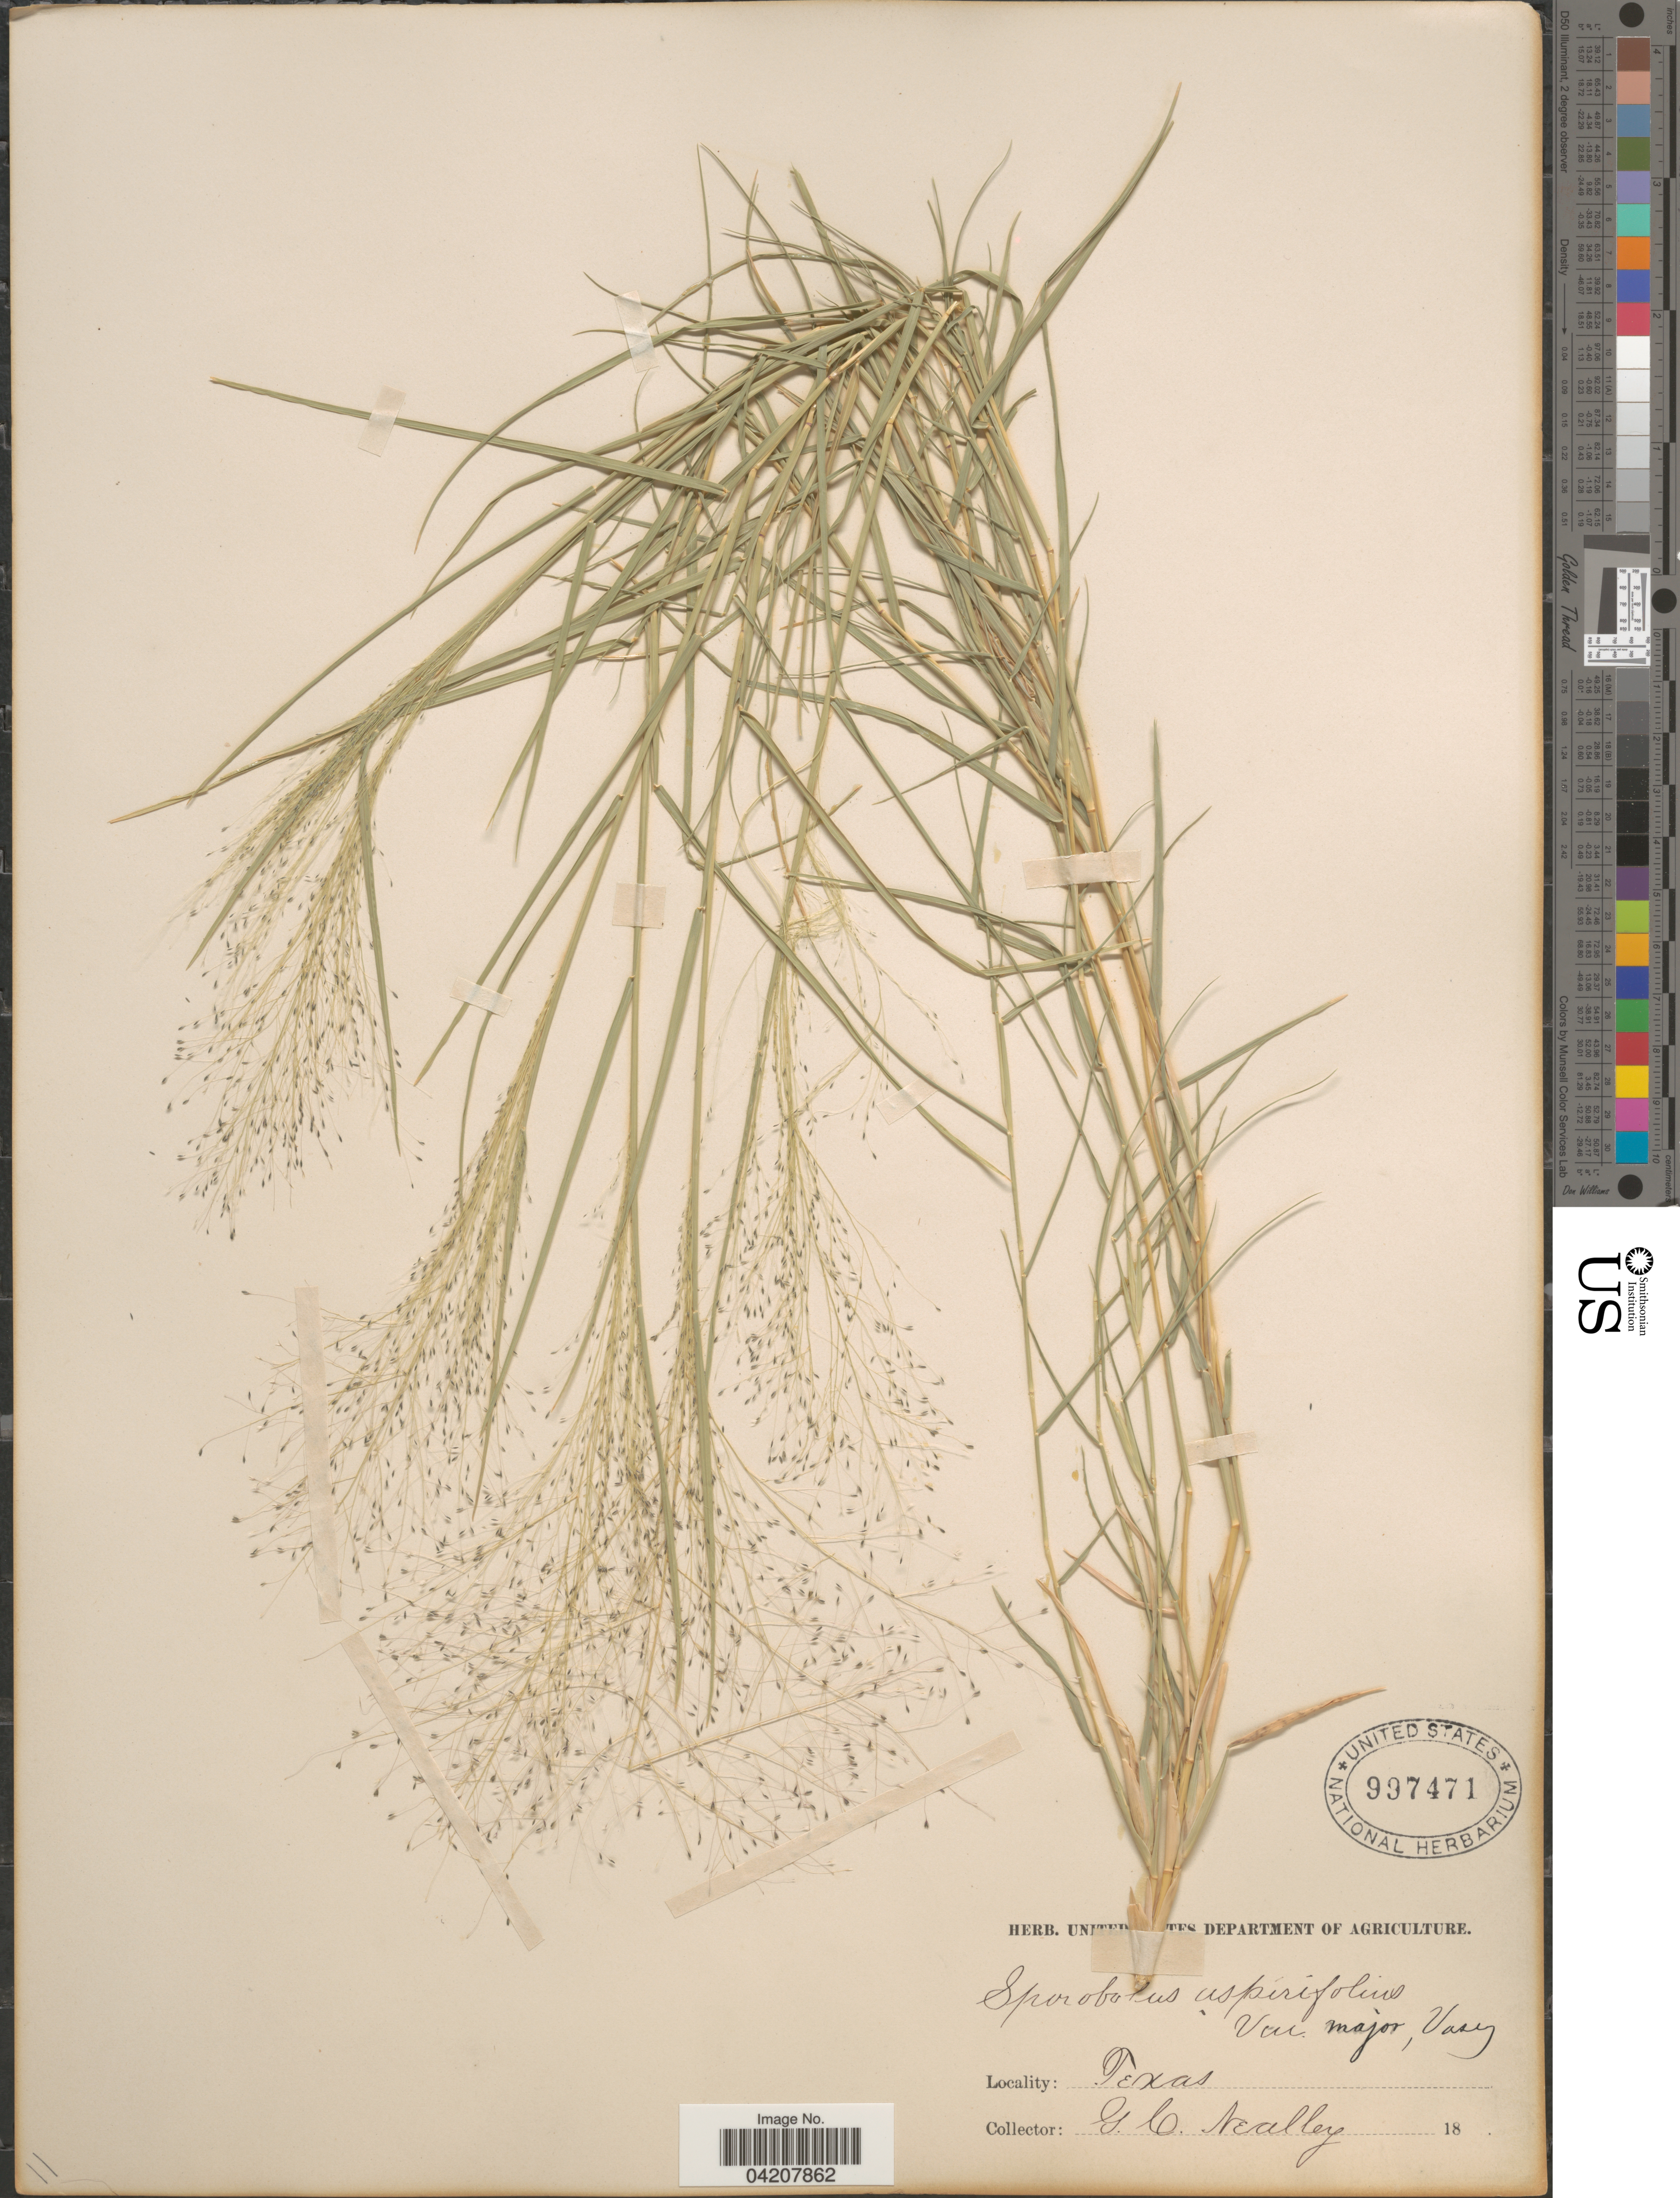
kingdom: Plantae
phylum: Tracheophyta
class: Liliopsida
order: Poales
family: Poaceae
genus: Muhlenbergia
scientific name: Muhlenbergia asperifolia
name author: (Nees & Meyen ex Trin.) Parodi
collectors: G. C. Nealley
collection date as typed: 18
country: United States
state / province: Texas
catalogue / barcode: US 997471